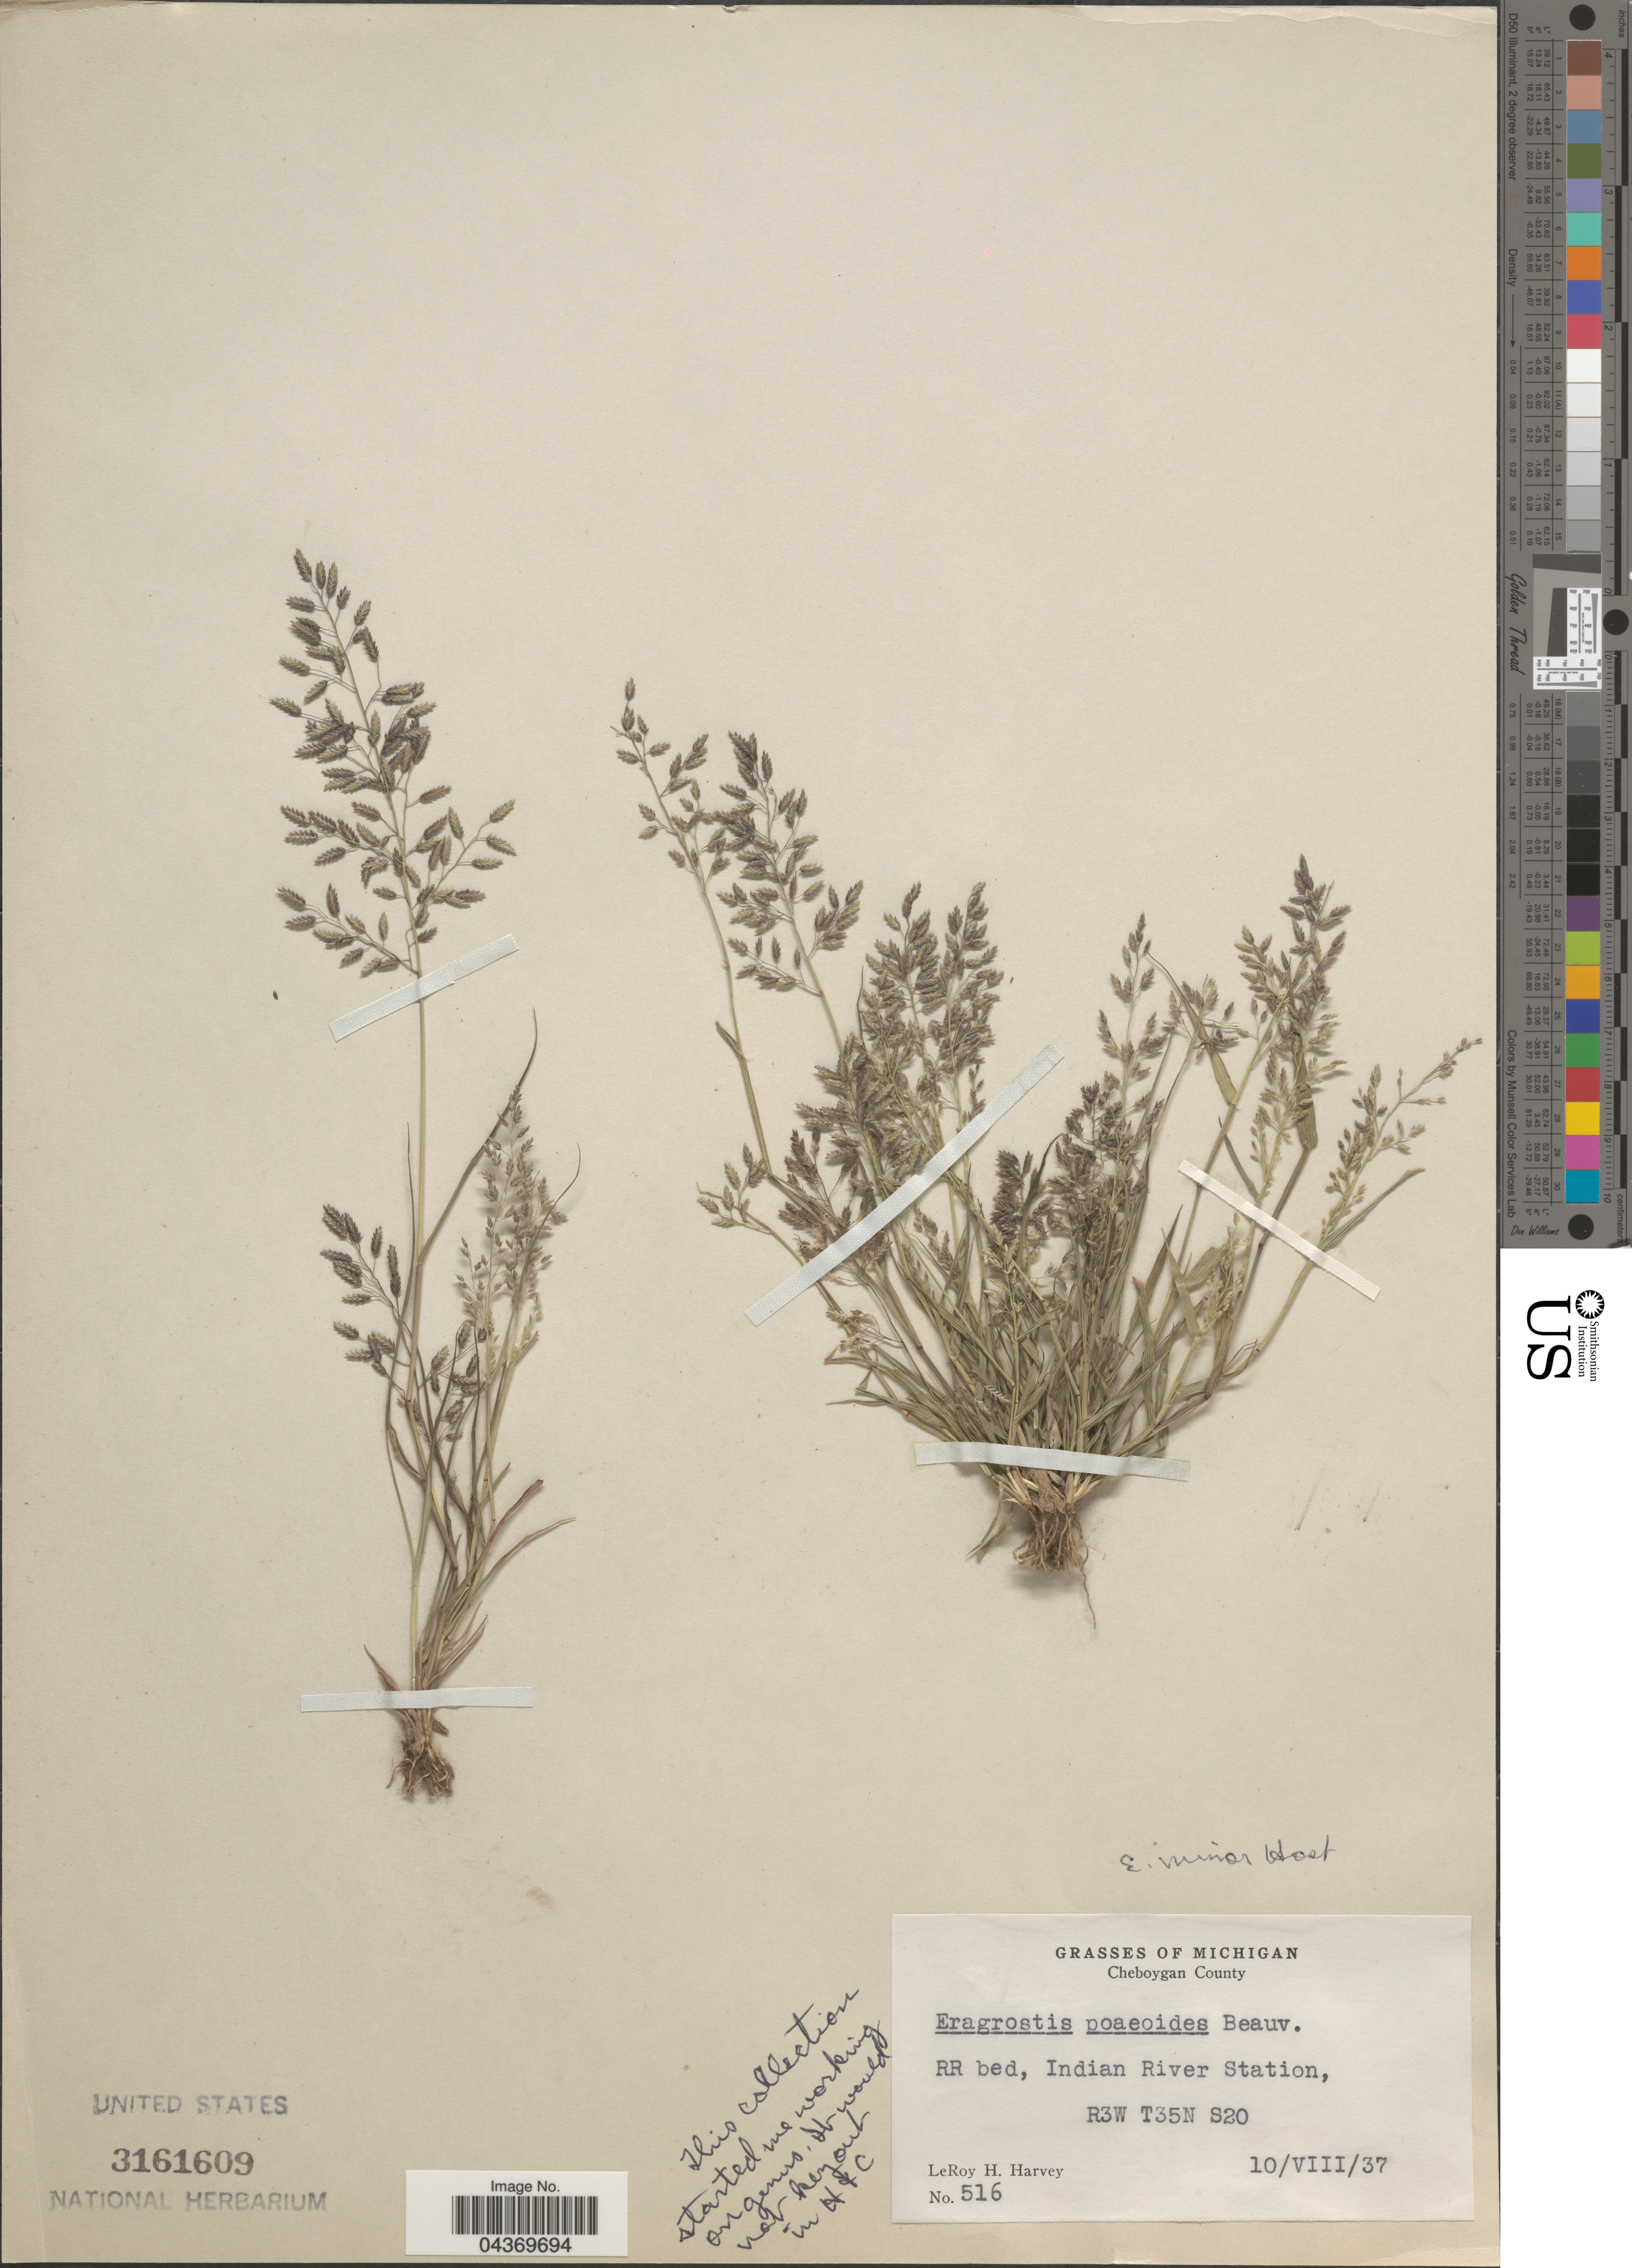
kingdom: Plantae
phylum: Tracheophyta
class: Liliopsida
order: Poales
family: Poaceae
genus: Eragrostis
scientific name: Eragrostis minor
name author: Host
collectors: L. H. Harvey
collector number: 516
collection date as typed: Transcribed d/m/y: 10/8/37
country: United States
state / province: Michigan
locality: Cheboygan County. RR bed, Indian River Station, R3W T35N S20.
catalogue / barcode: US 3161609